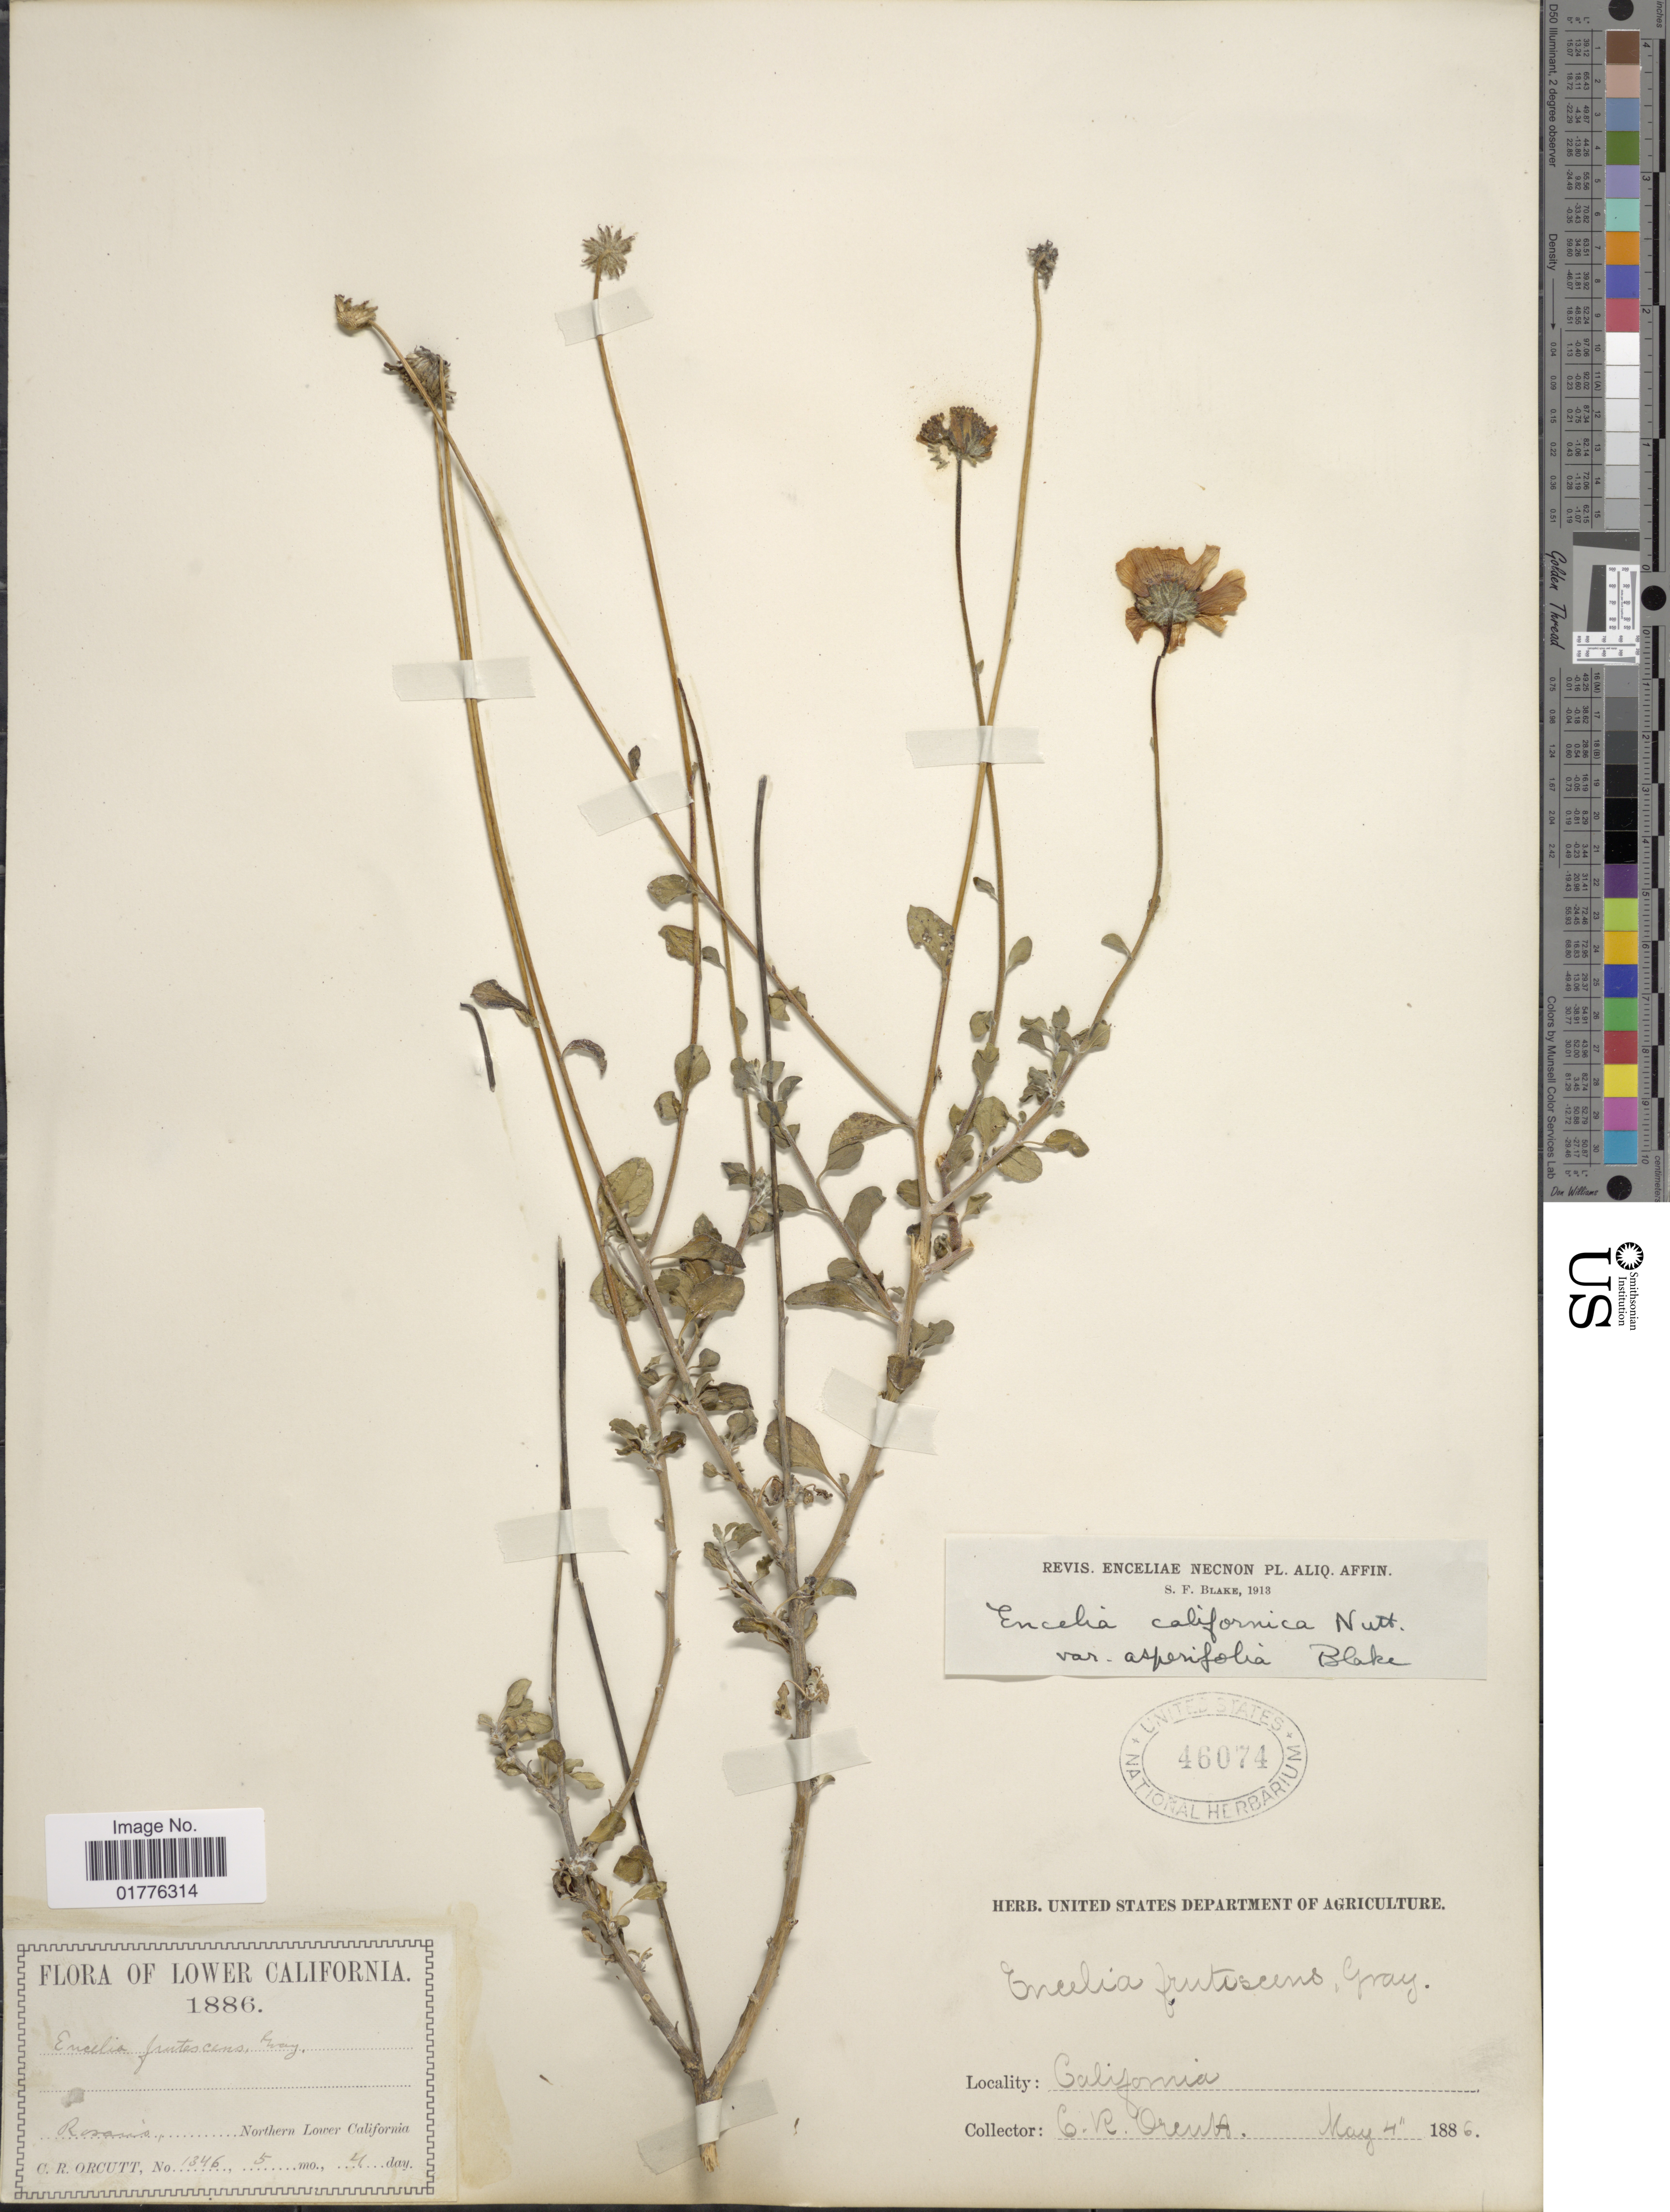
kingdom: Plantae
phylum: Tracheophyta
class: Magnoliopsida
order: Asterales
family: Asteraceae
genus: Encelia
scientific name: Encelia californica var. asperifolia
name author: S.F. Blake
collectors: C. R. Orcutt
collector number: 1346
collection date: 1886-05-04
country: Mexico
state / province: Baja California Sur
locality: Rosario, Northern Lower California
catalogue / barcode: US 46074